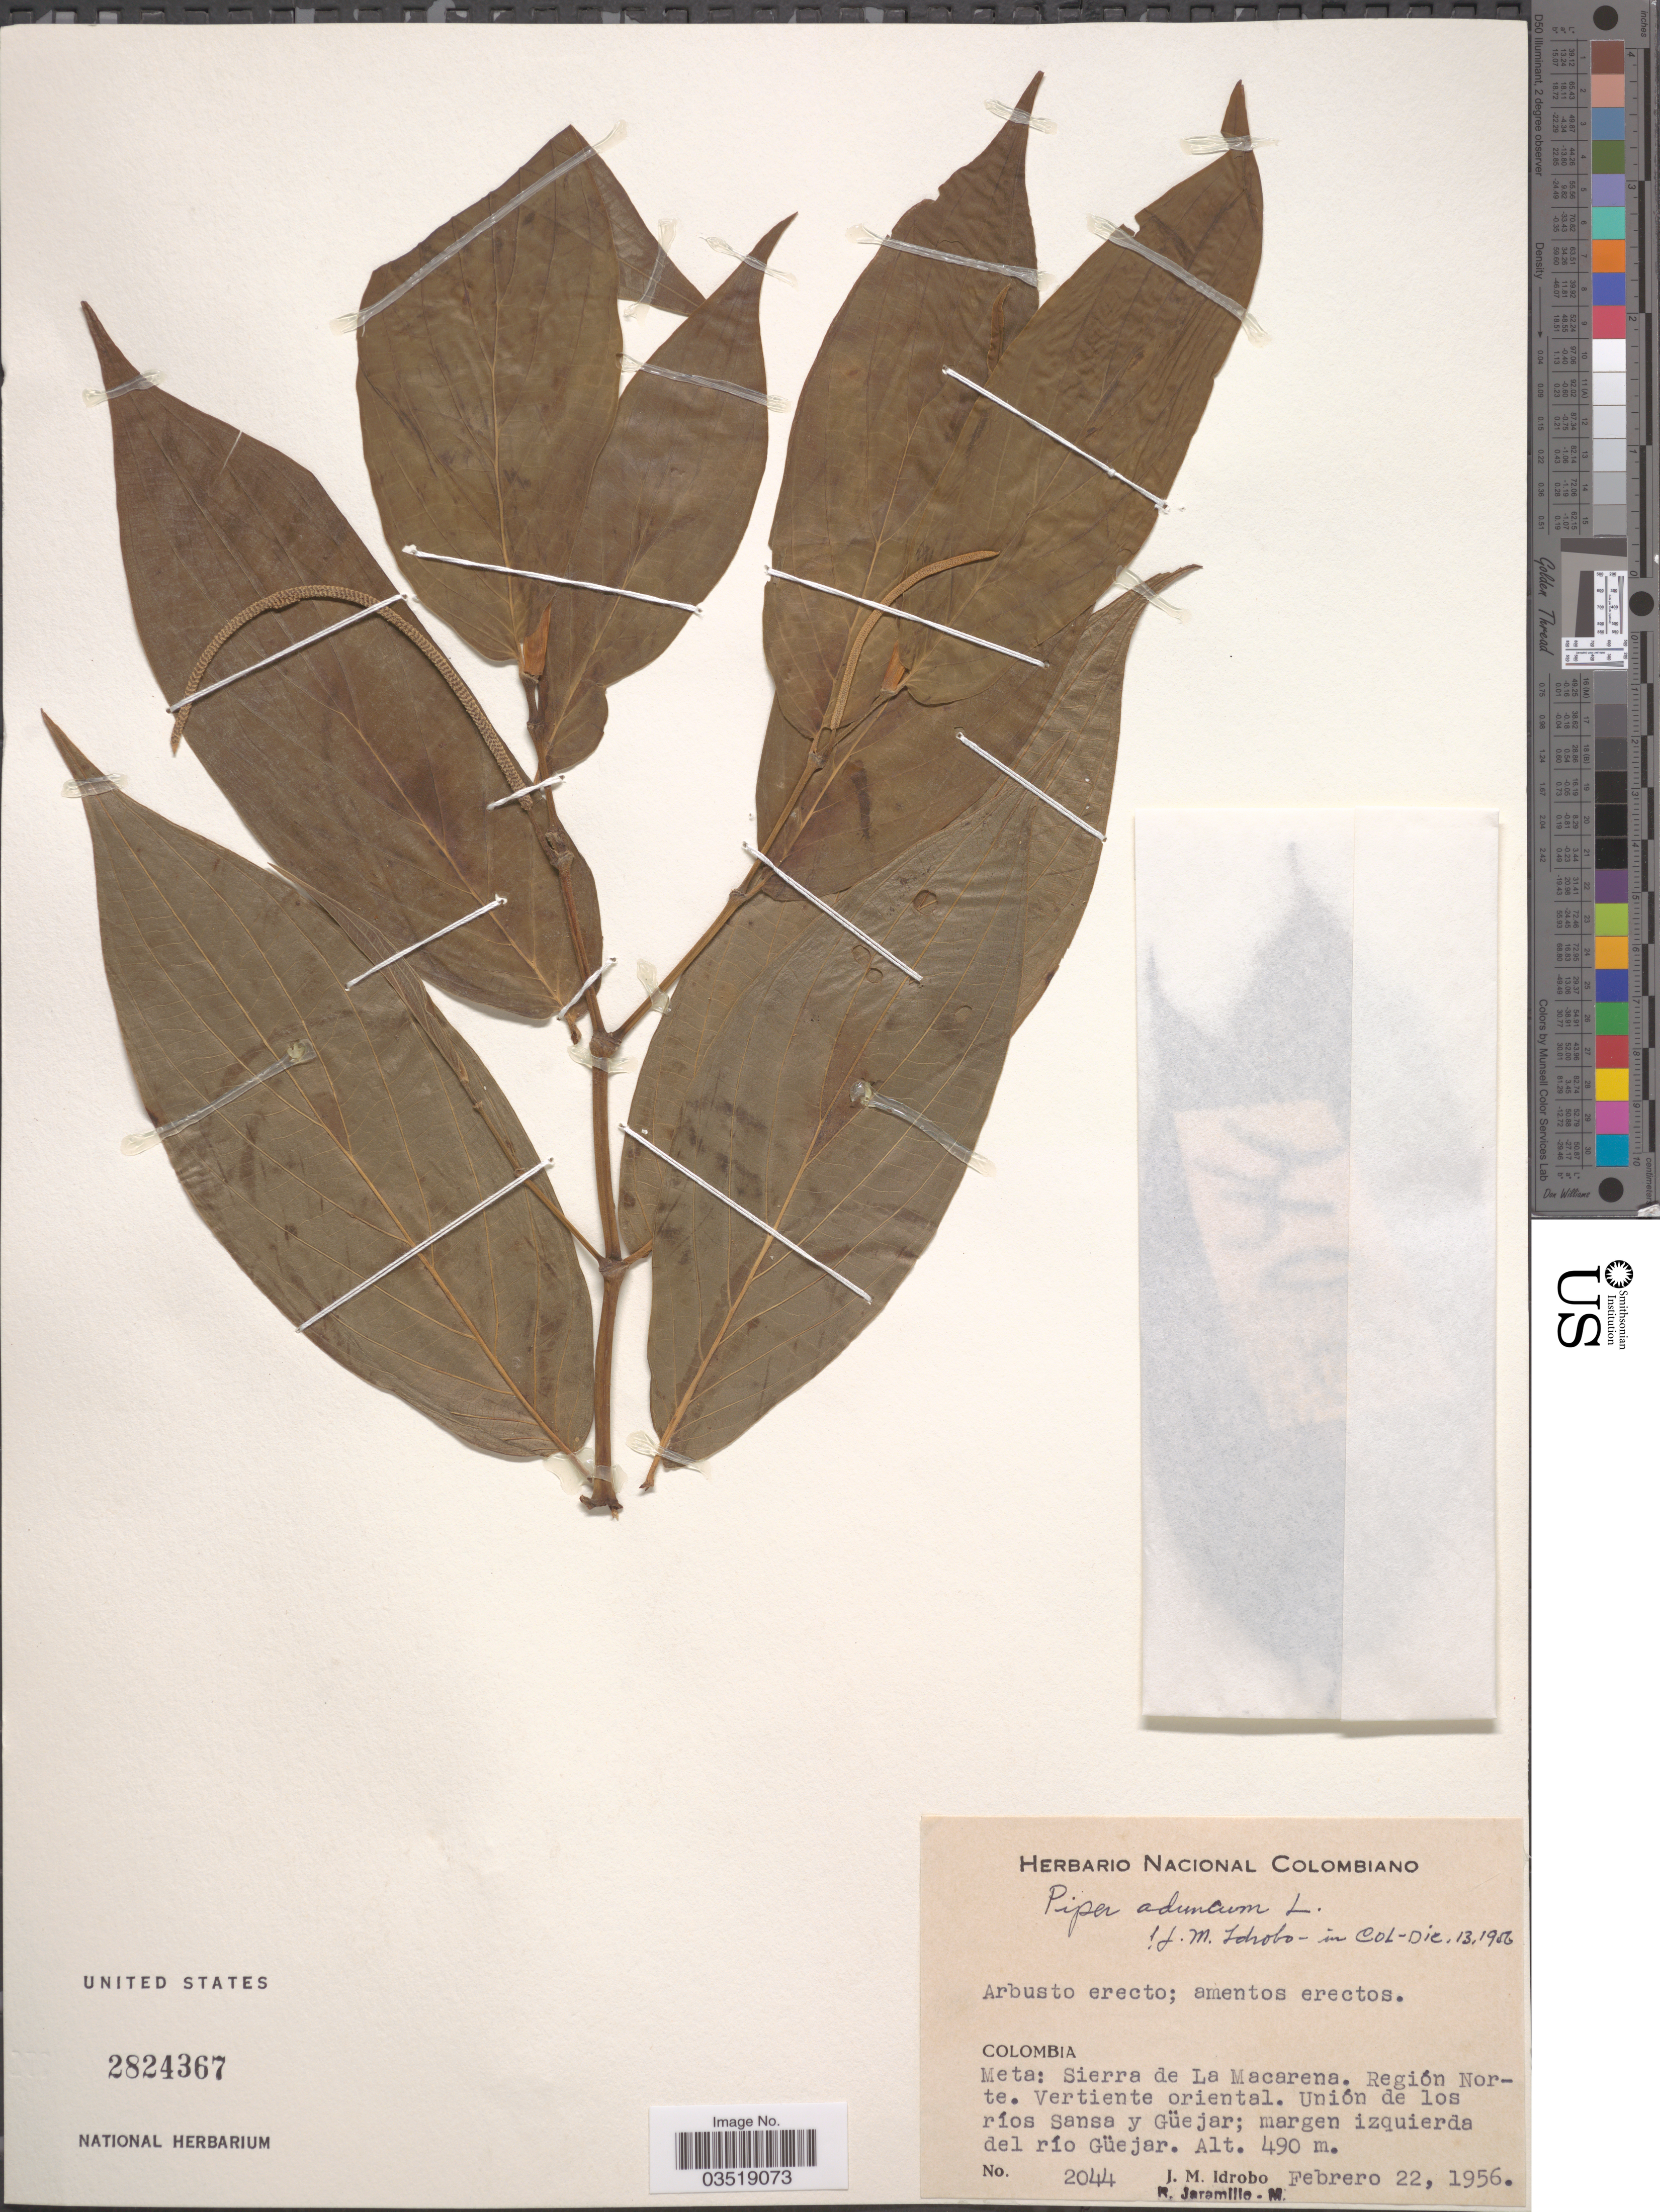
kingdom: Plantae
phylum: Tracheophyta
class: Magnoliopsida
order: Piperales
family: Piperaceae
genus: Piper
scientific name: Piper aduncum var. aduncum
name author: L.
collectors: J. M. Idrobo & R. Jaramillo M.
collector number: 2044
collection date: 1956-02-22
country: Colombia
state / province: Meta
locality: Sierra de La Macarena. Región Norte. Vertiente oriental. Unión de los ríos Sansa y Güejar; margen izquierda del río Güejar.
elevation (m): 490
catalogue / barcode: US 2824367